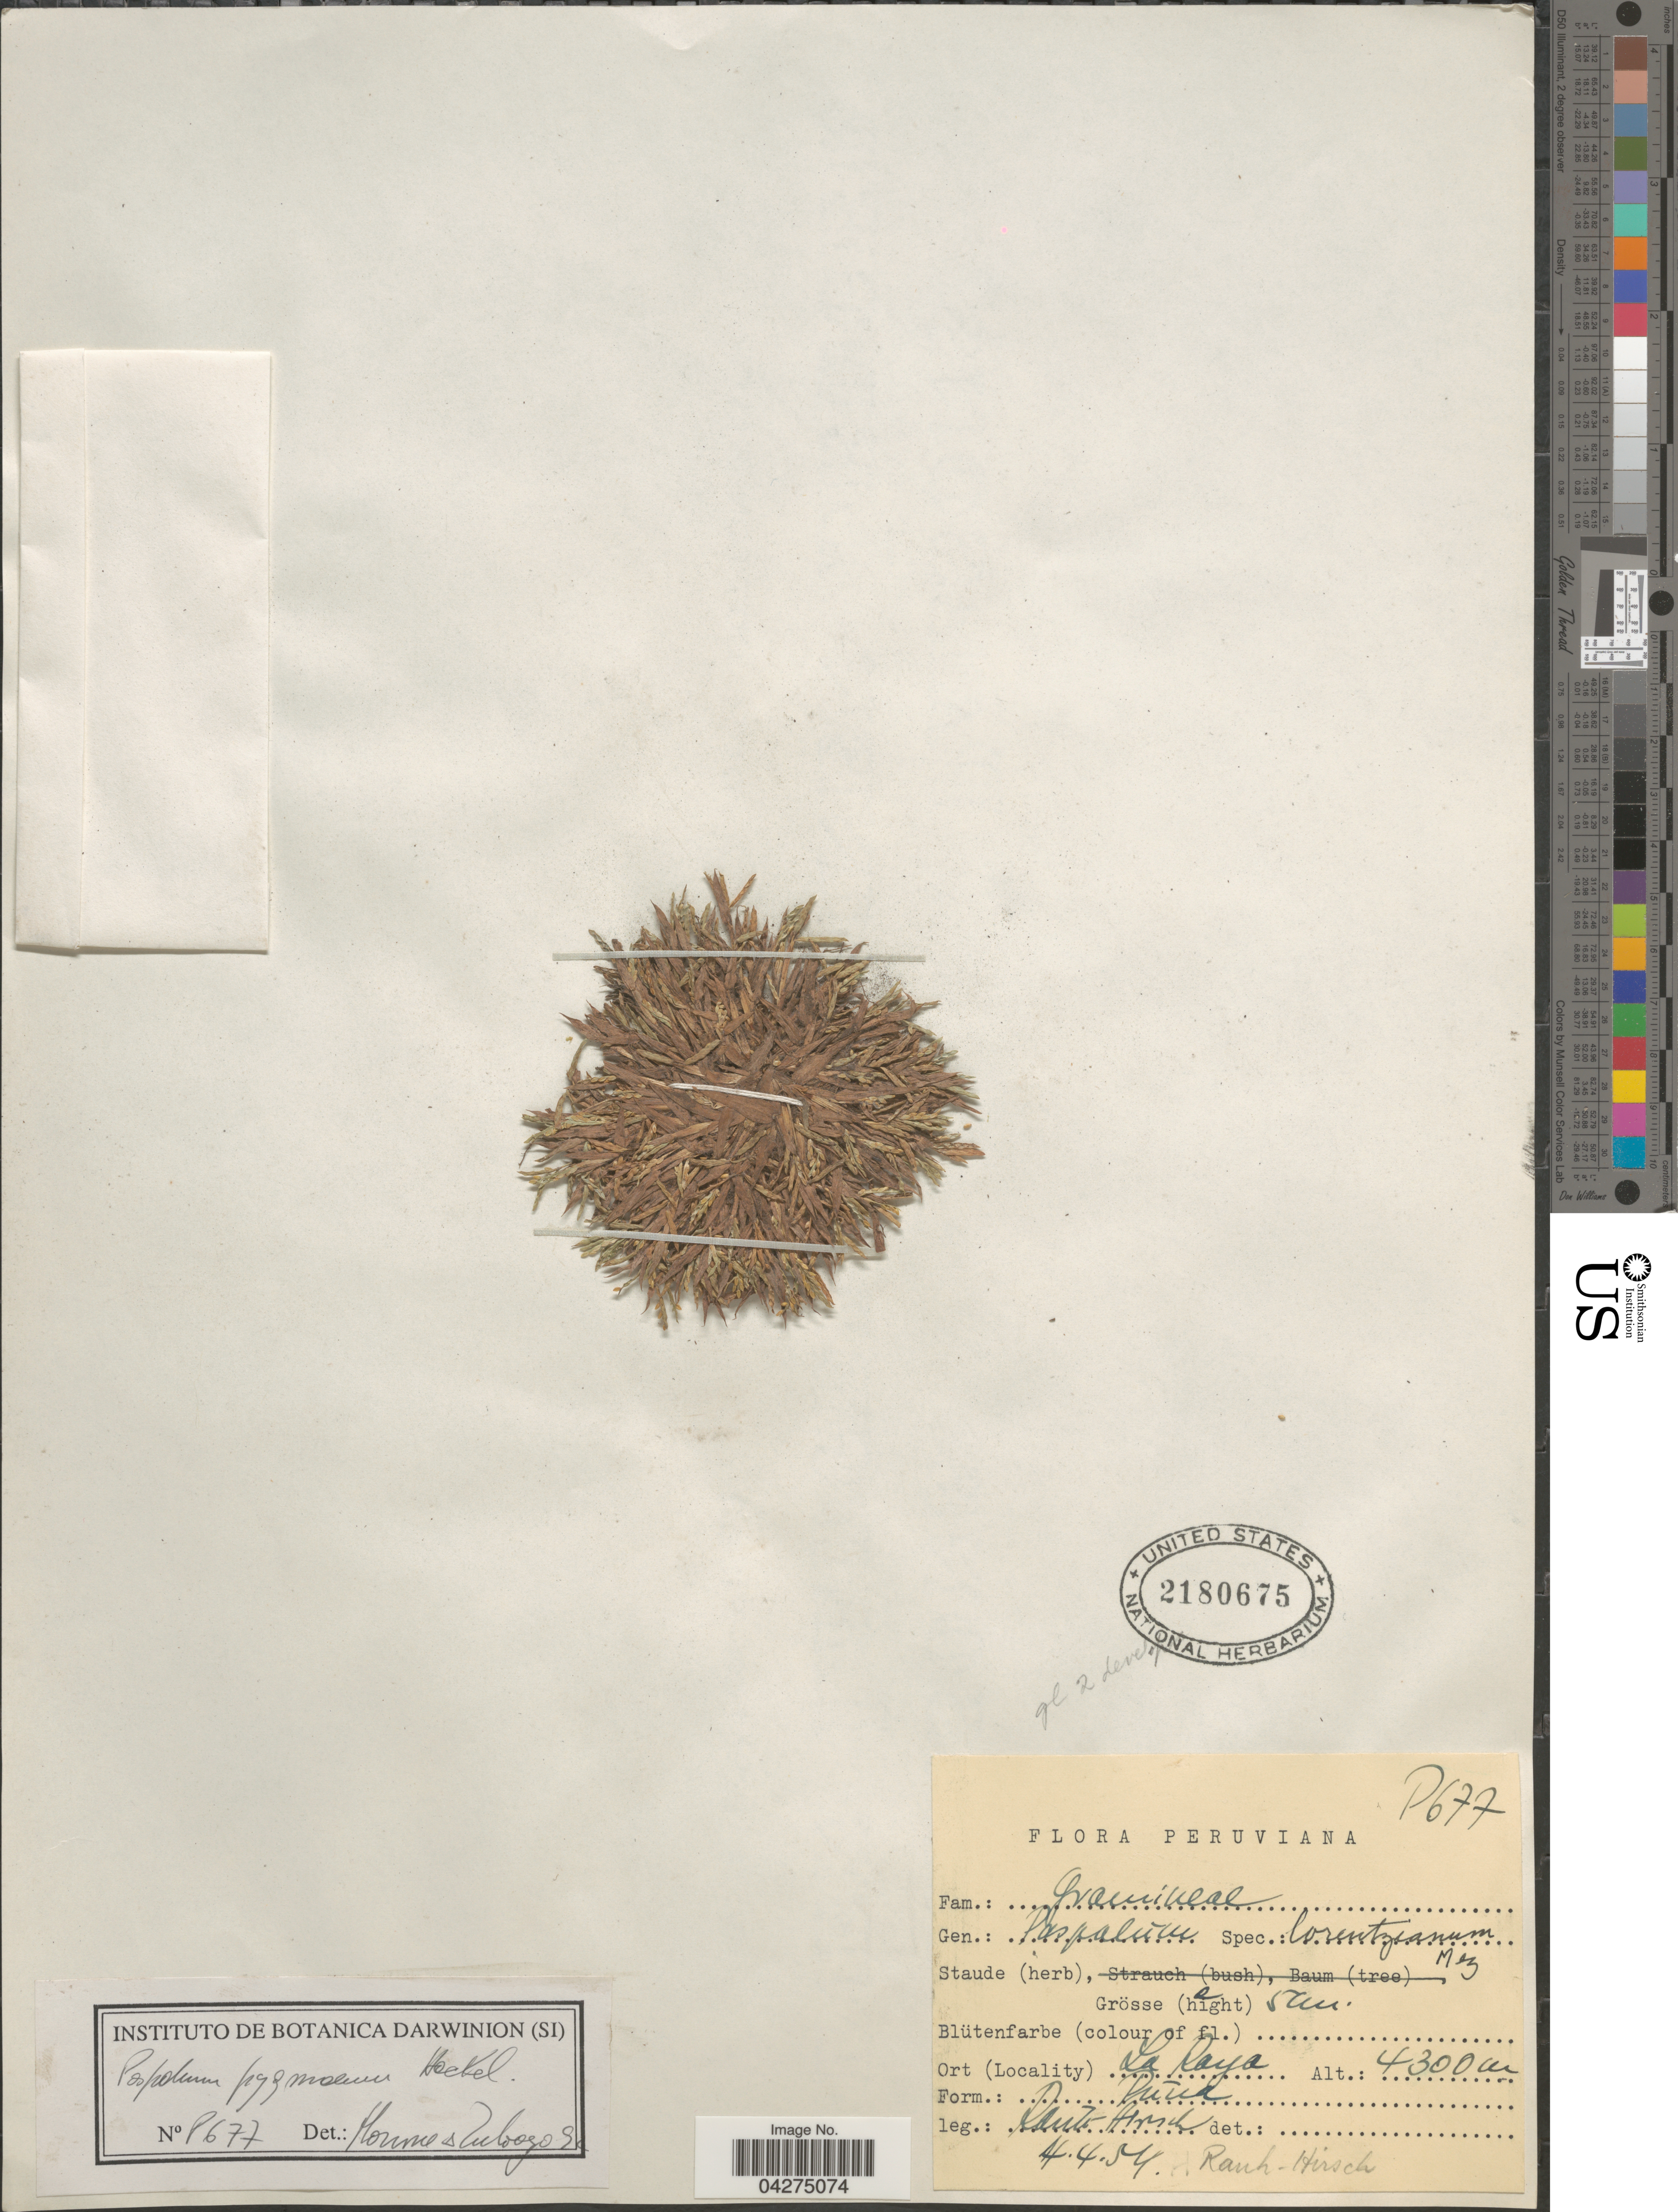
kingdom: Plantae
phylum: Tracheophyta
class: Liliopsida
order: Poales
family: Poaceae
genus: Paspalum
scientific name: Paspalum pygmaeum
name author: Hack.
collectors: W. Rauh & G. Hirsch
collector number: P677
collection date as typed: Transcribed d/m/y: 14/4/54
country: Peru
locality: La Playa.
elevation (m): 4300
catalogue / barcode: US 2180675